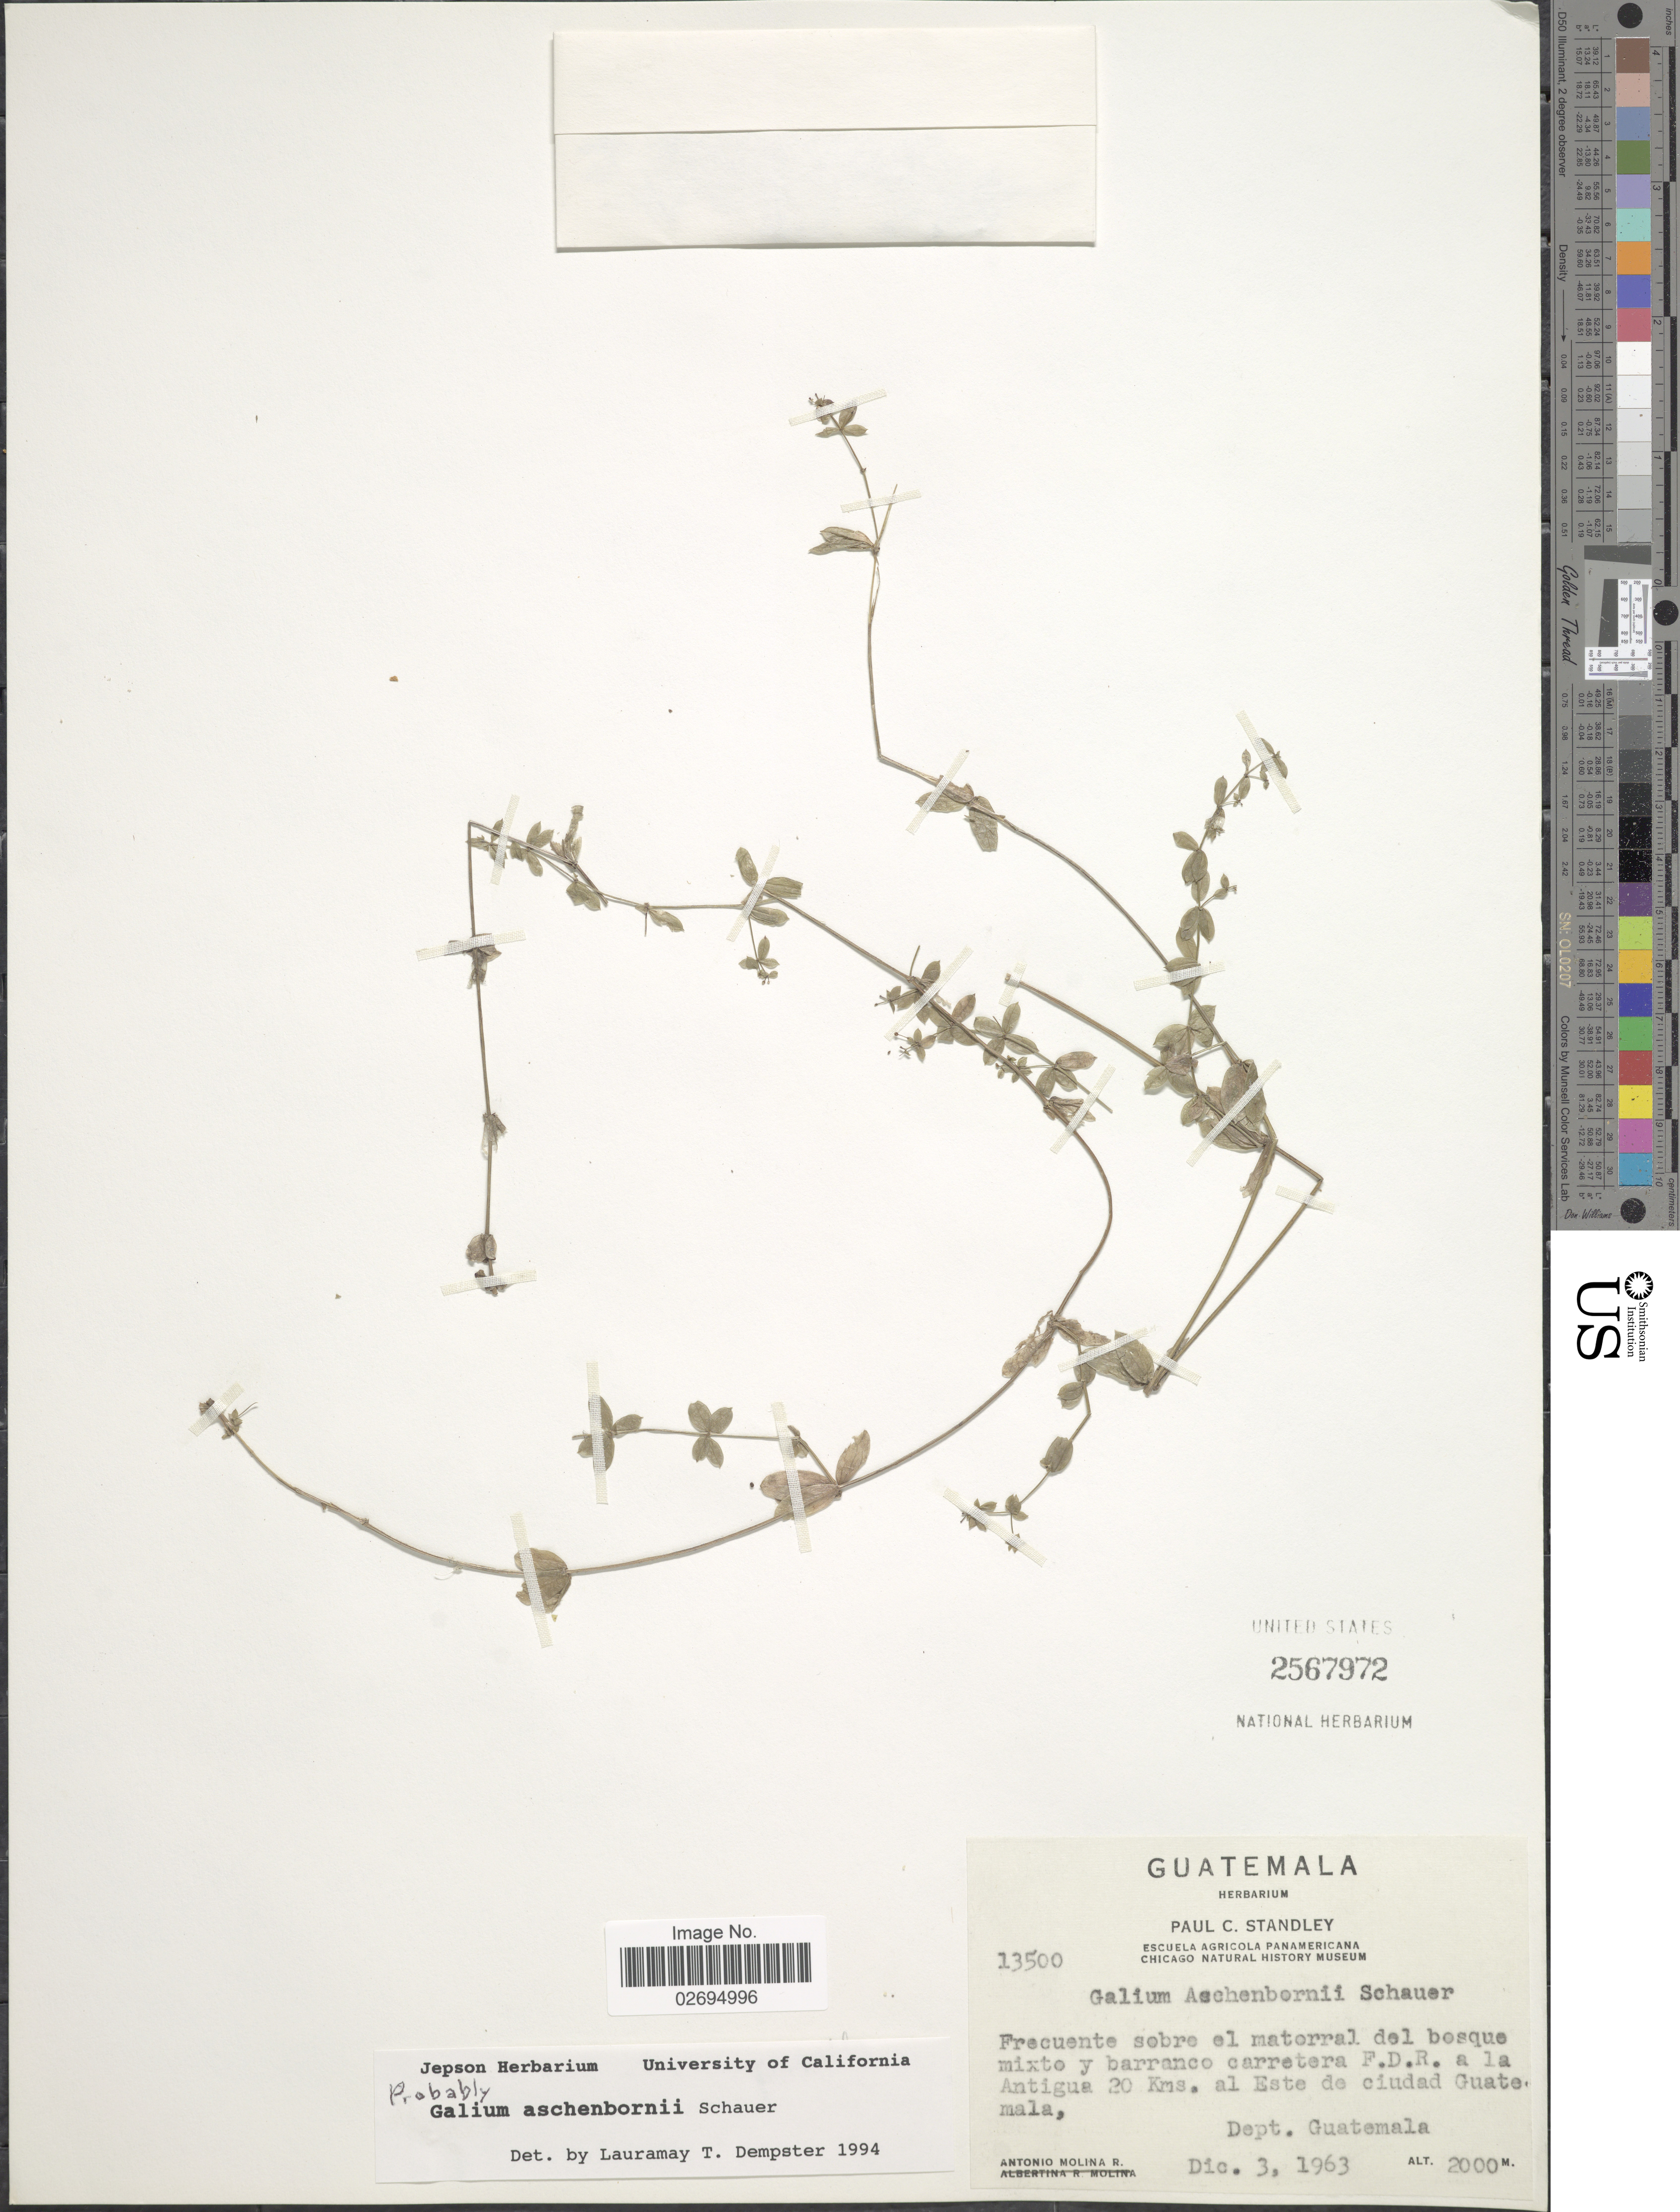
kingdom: Plantae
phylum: Tracheophyta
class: Magnoliopsida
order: Gentianales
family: Rubiaceae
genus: Galium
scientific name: Galium aschenbornii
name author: Schauer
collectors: A. Molina R.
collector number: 13500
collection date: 1963-12-03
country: Guatemala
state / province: Guatemala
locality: Frecuente sobre el matorral del bosque mixto y barranco carretera F.D. a la Antigua 20 Kms al Este de ciudad Guatemala, Dept. Guatemala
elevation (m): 2000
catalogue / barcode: US 2567972